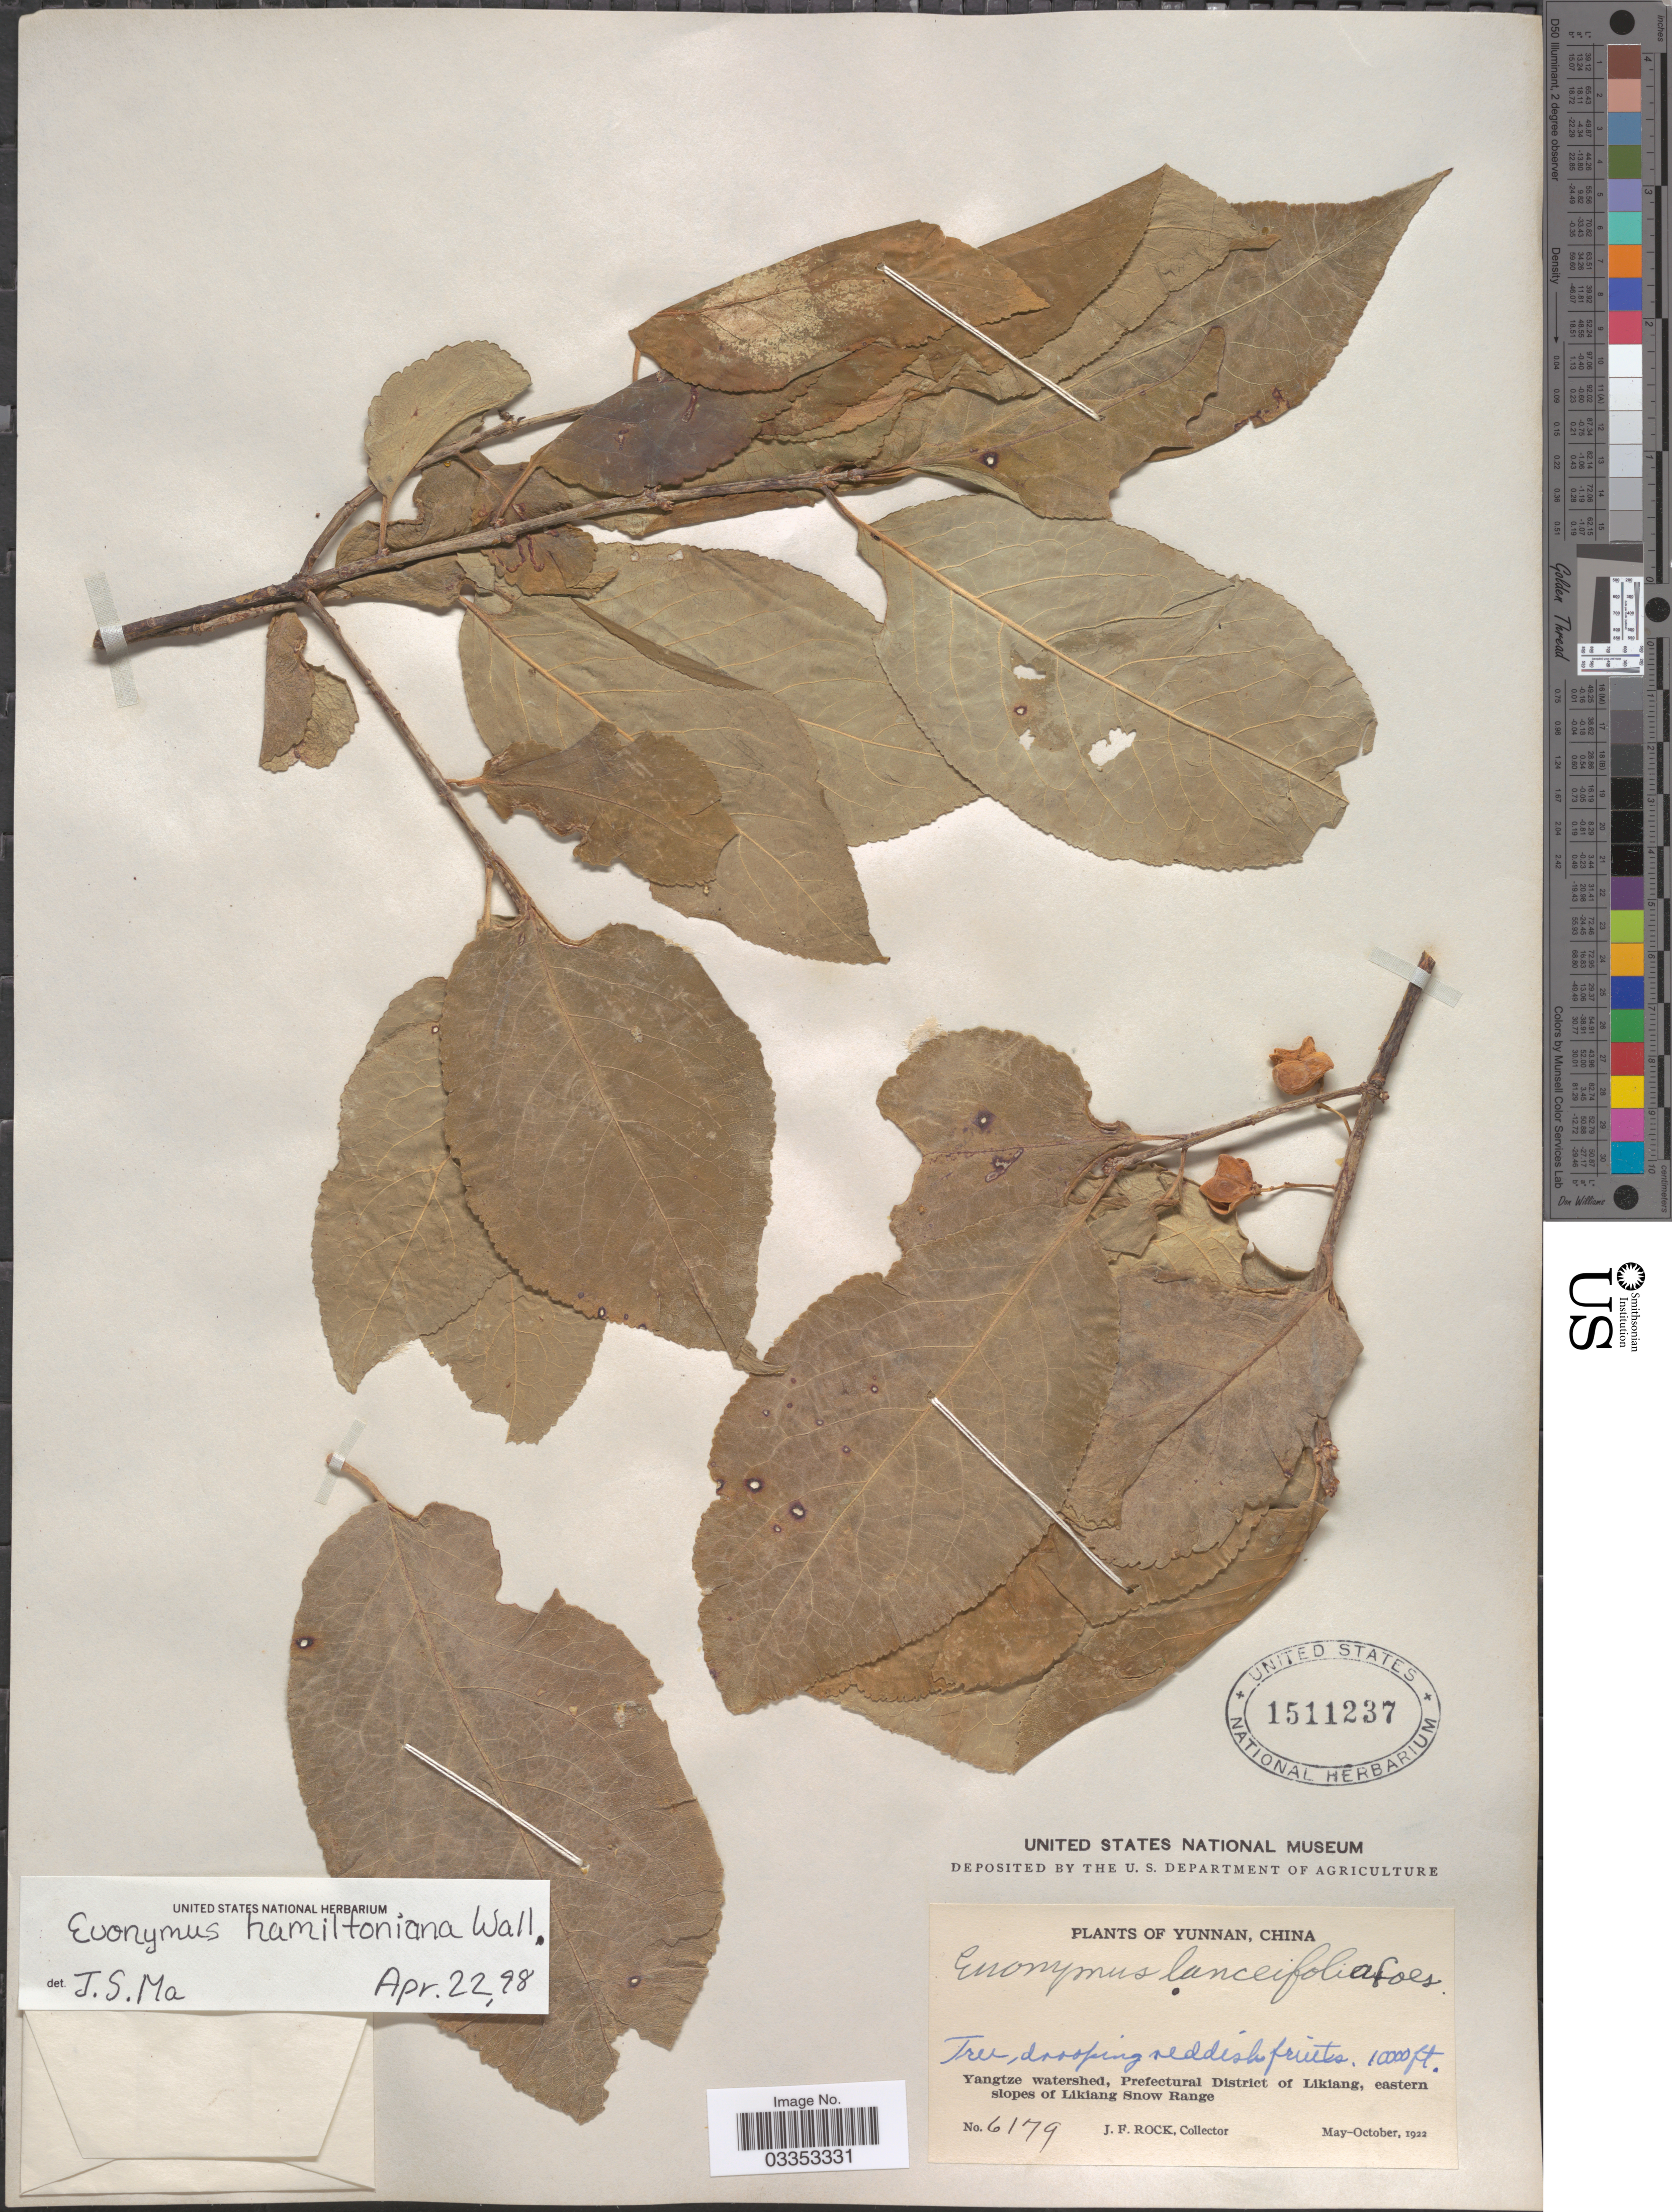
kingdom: Plantae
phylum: Tracheophyta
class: Magnoliopsida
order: Celastrales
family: Celastraceae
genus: Euonymus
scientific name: Euonymus hamiltonianus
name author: Wall.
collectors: J. Rock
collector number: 6179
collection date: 1922-05/1922-10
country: China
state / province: Yunnan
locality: Yangtze watershed, Prefectural District of Likiang, eastern slopes of Likiang Snow Range.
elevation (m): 3048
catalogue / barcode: US 1511237